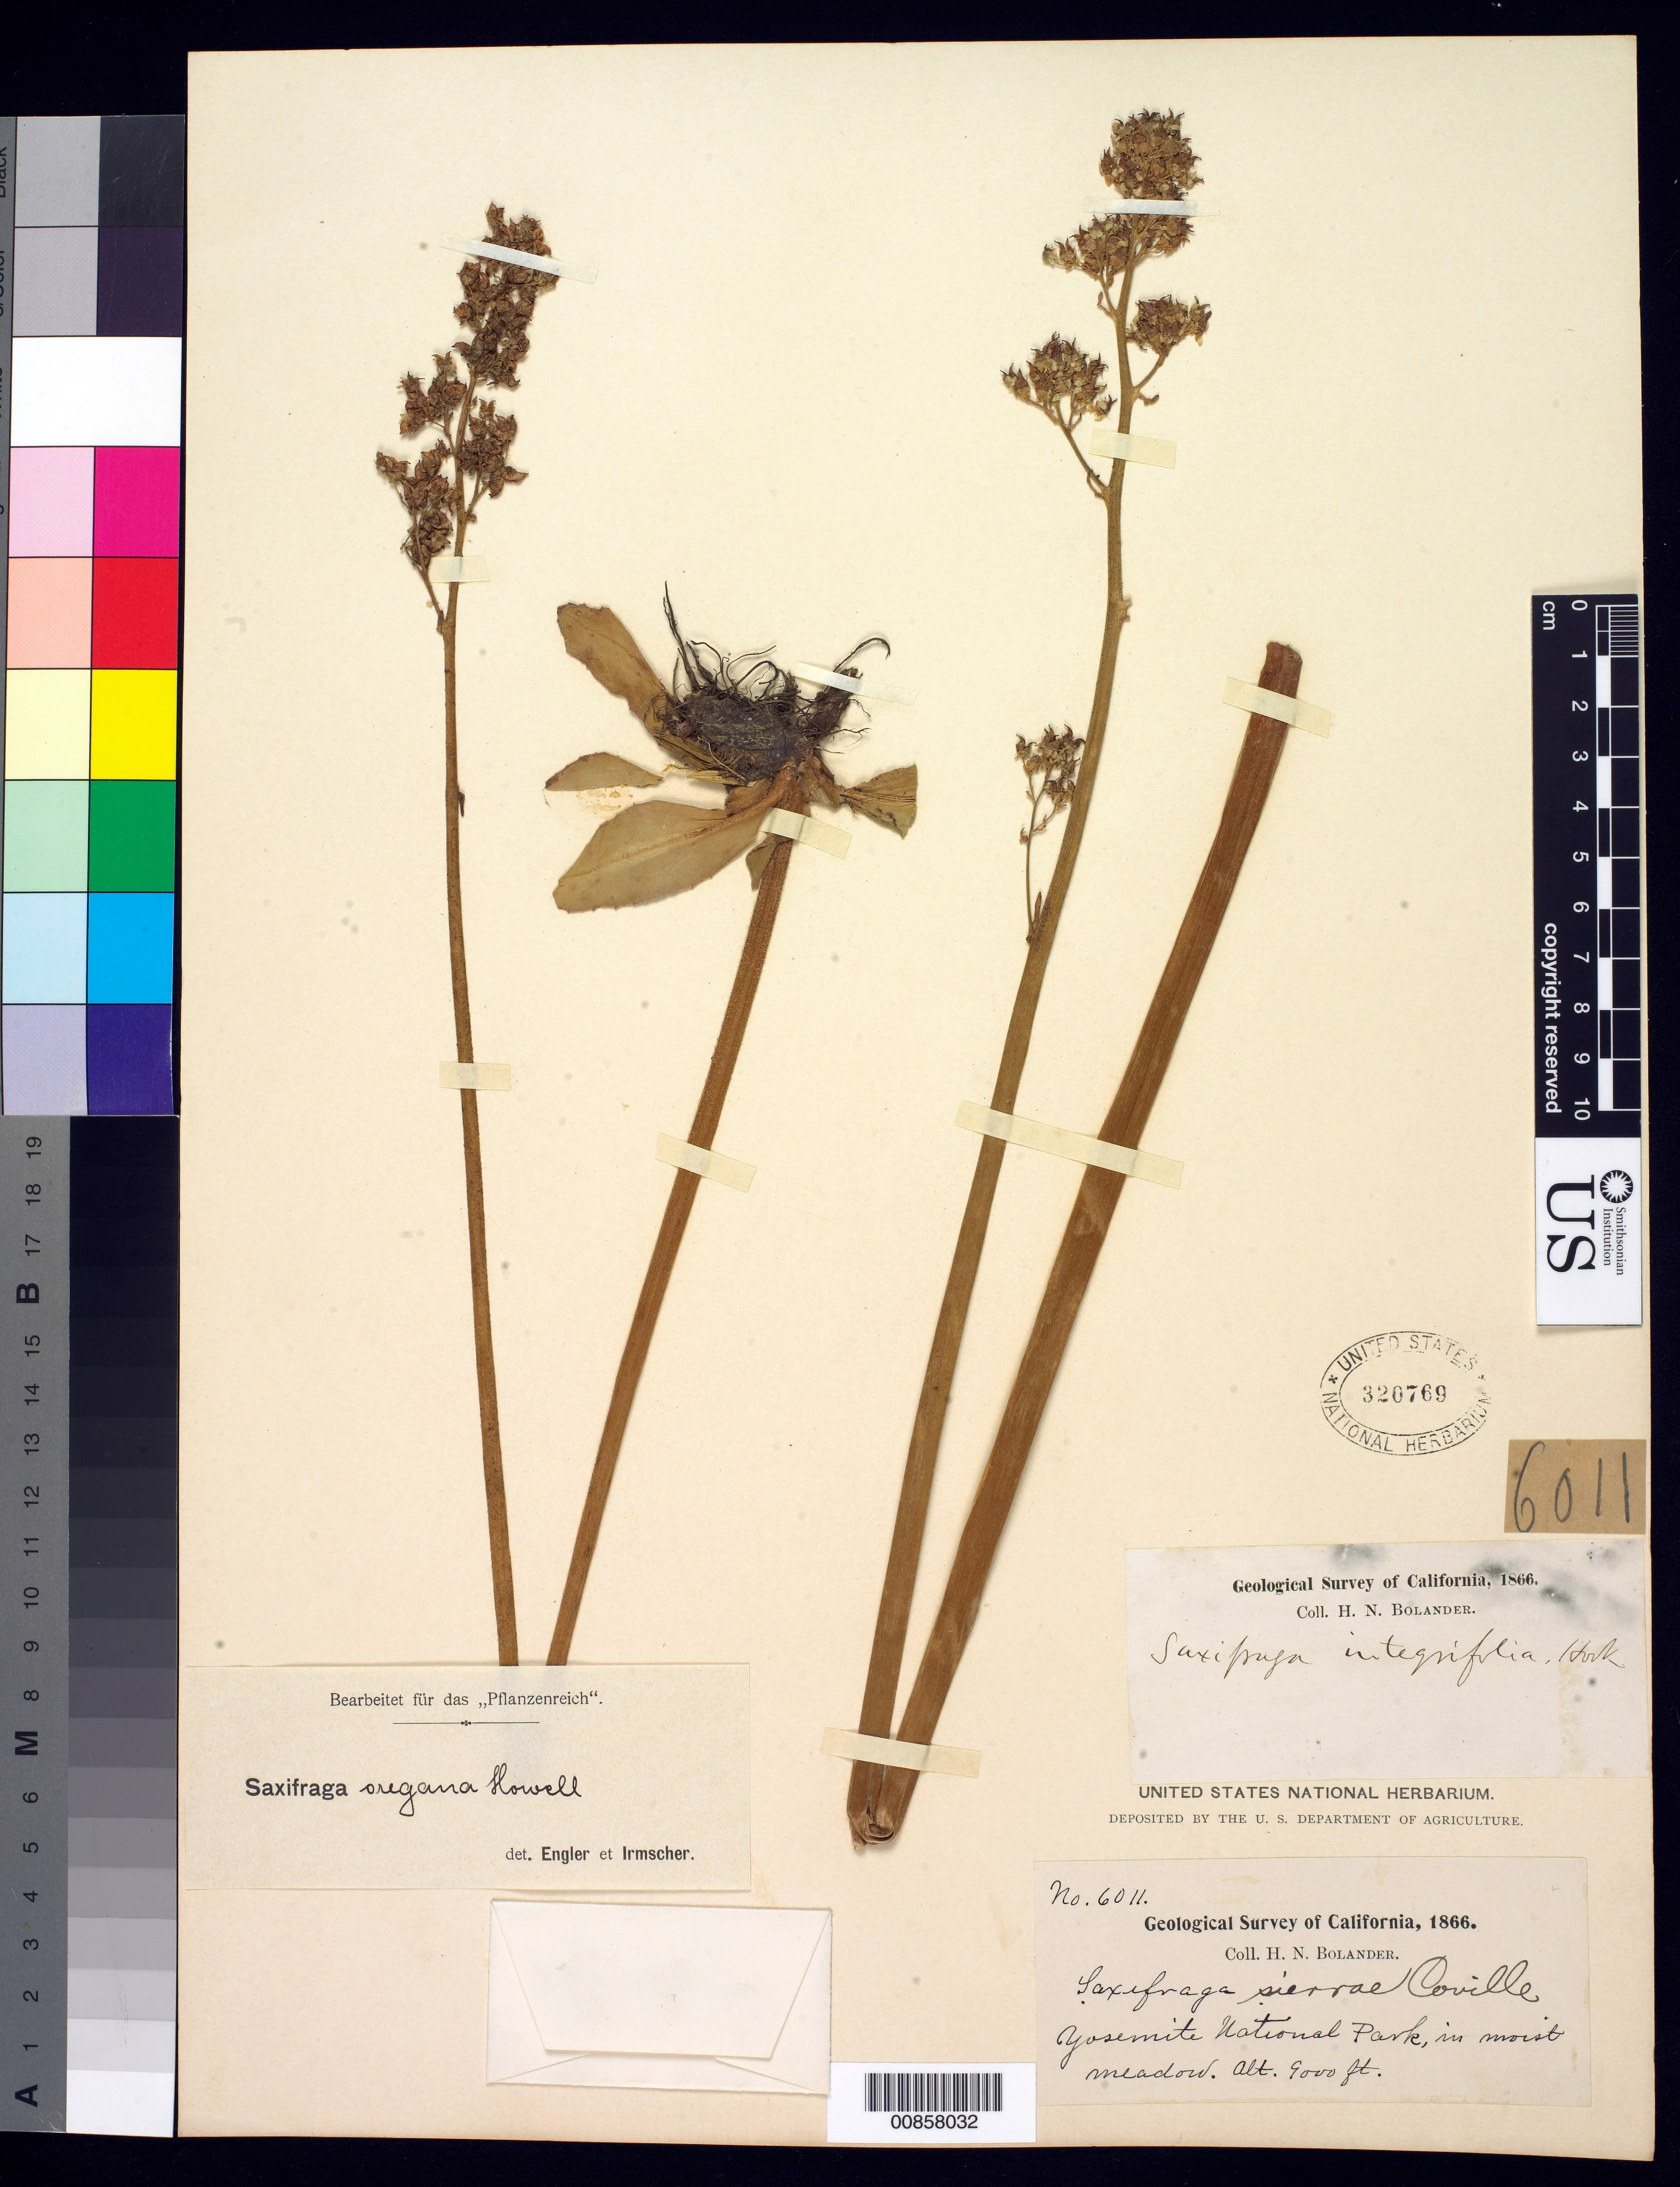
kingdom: Plantae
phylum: Tracheophyta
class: Magnoliopsida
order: Saxifragales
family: Saxifragaceae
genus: Micranthes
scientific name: Micranthes oregana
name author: (Howell) Small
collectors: H. Bolander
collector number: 6011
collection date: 1866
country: United States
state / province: California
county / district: Mariposa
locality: Yosemite National Park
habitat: In moist meadow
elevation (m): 2743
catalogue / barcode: US 320769